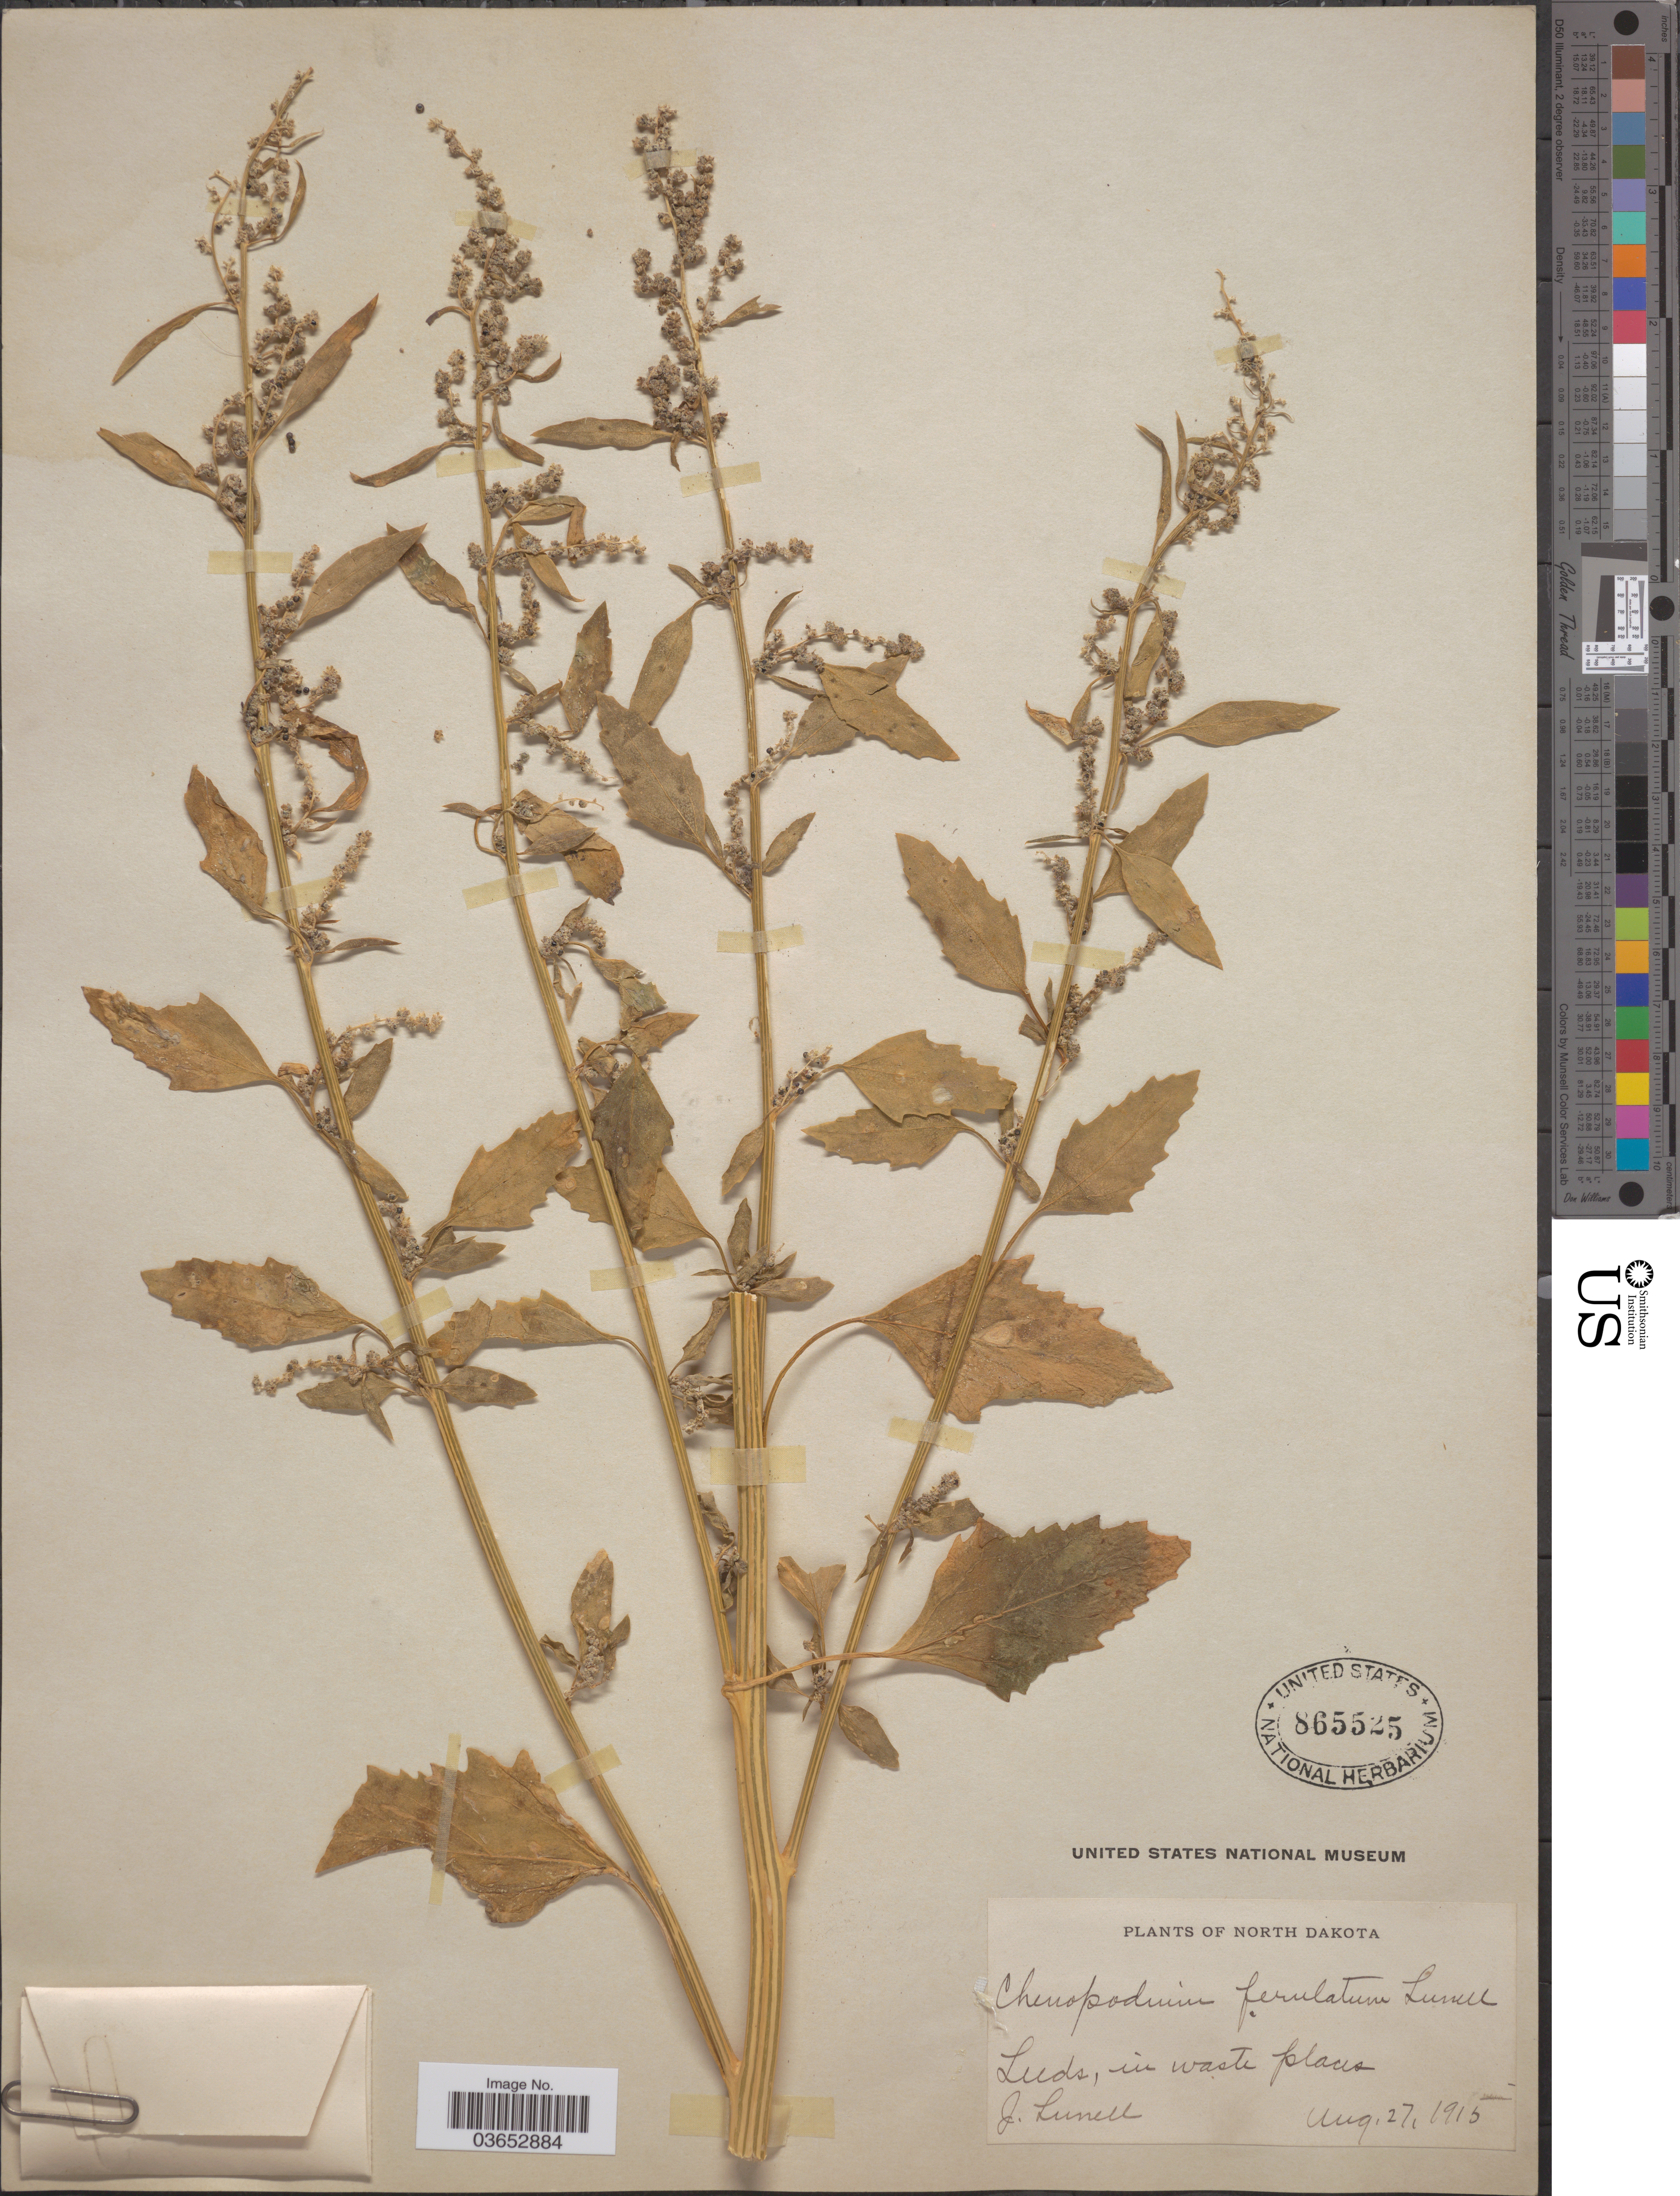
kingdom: Plantae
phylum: Tracheophyta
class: Magnoliopsida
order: Caryophyllales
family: Amaranthaceae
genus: Chenopodium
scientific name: Chenopodium ferulatum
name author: Lunell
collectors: J. Lunell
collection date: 1915-08-27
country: United States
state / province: North Dakota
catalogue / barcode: US 865525